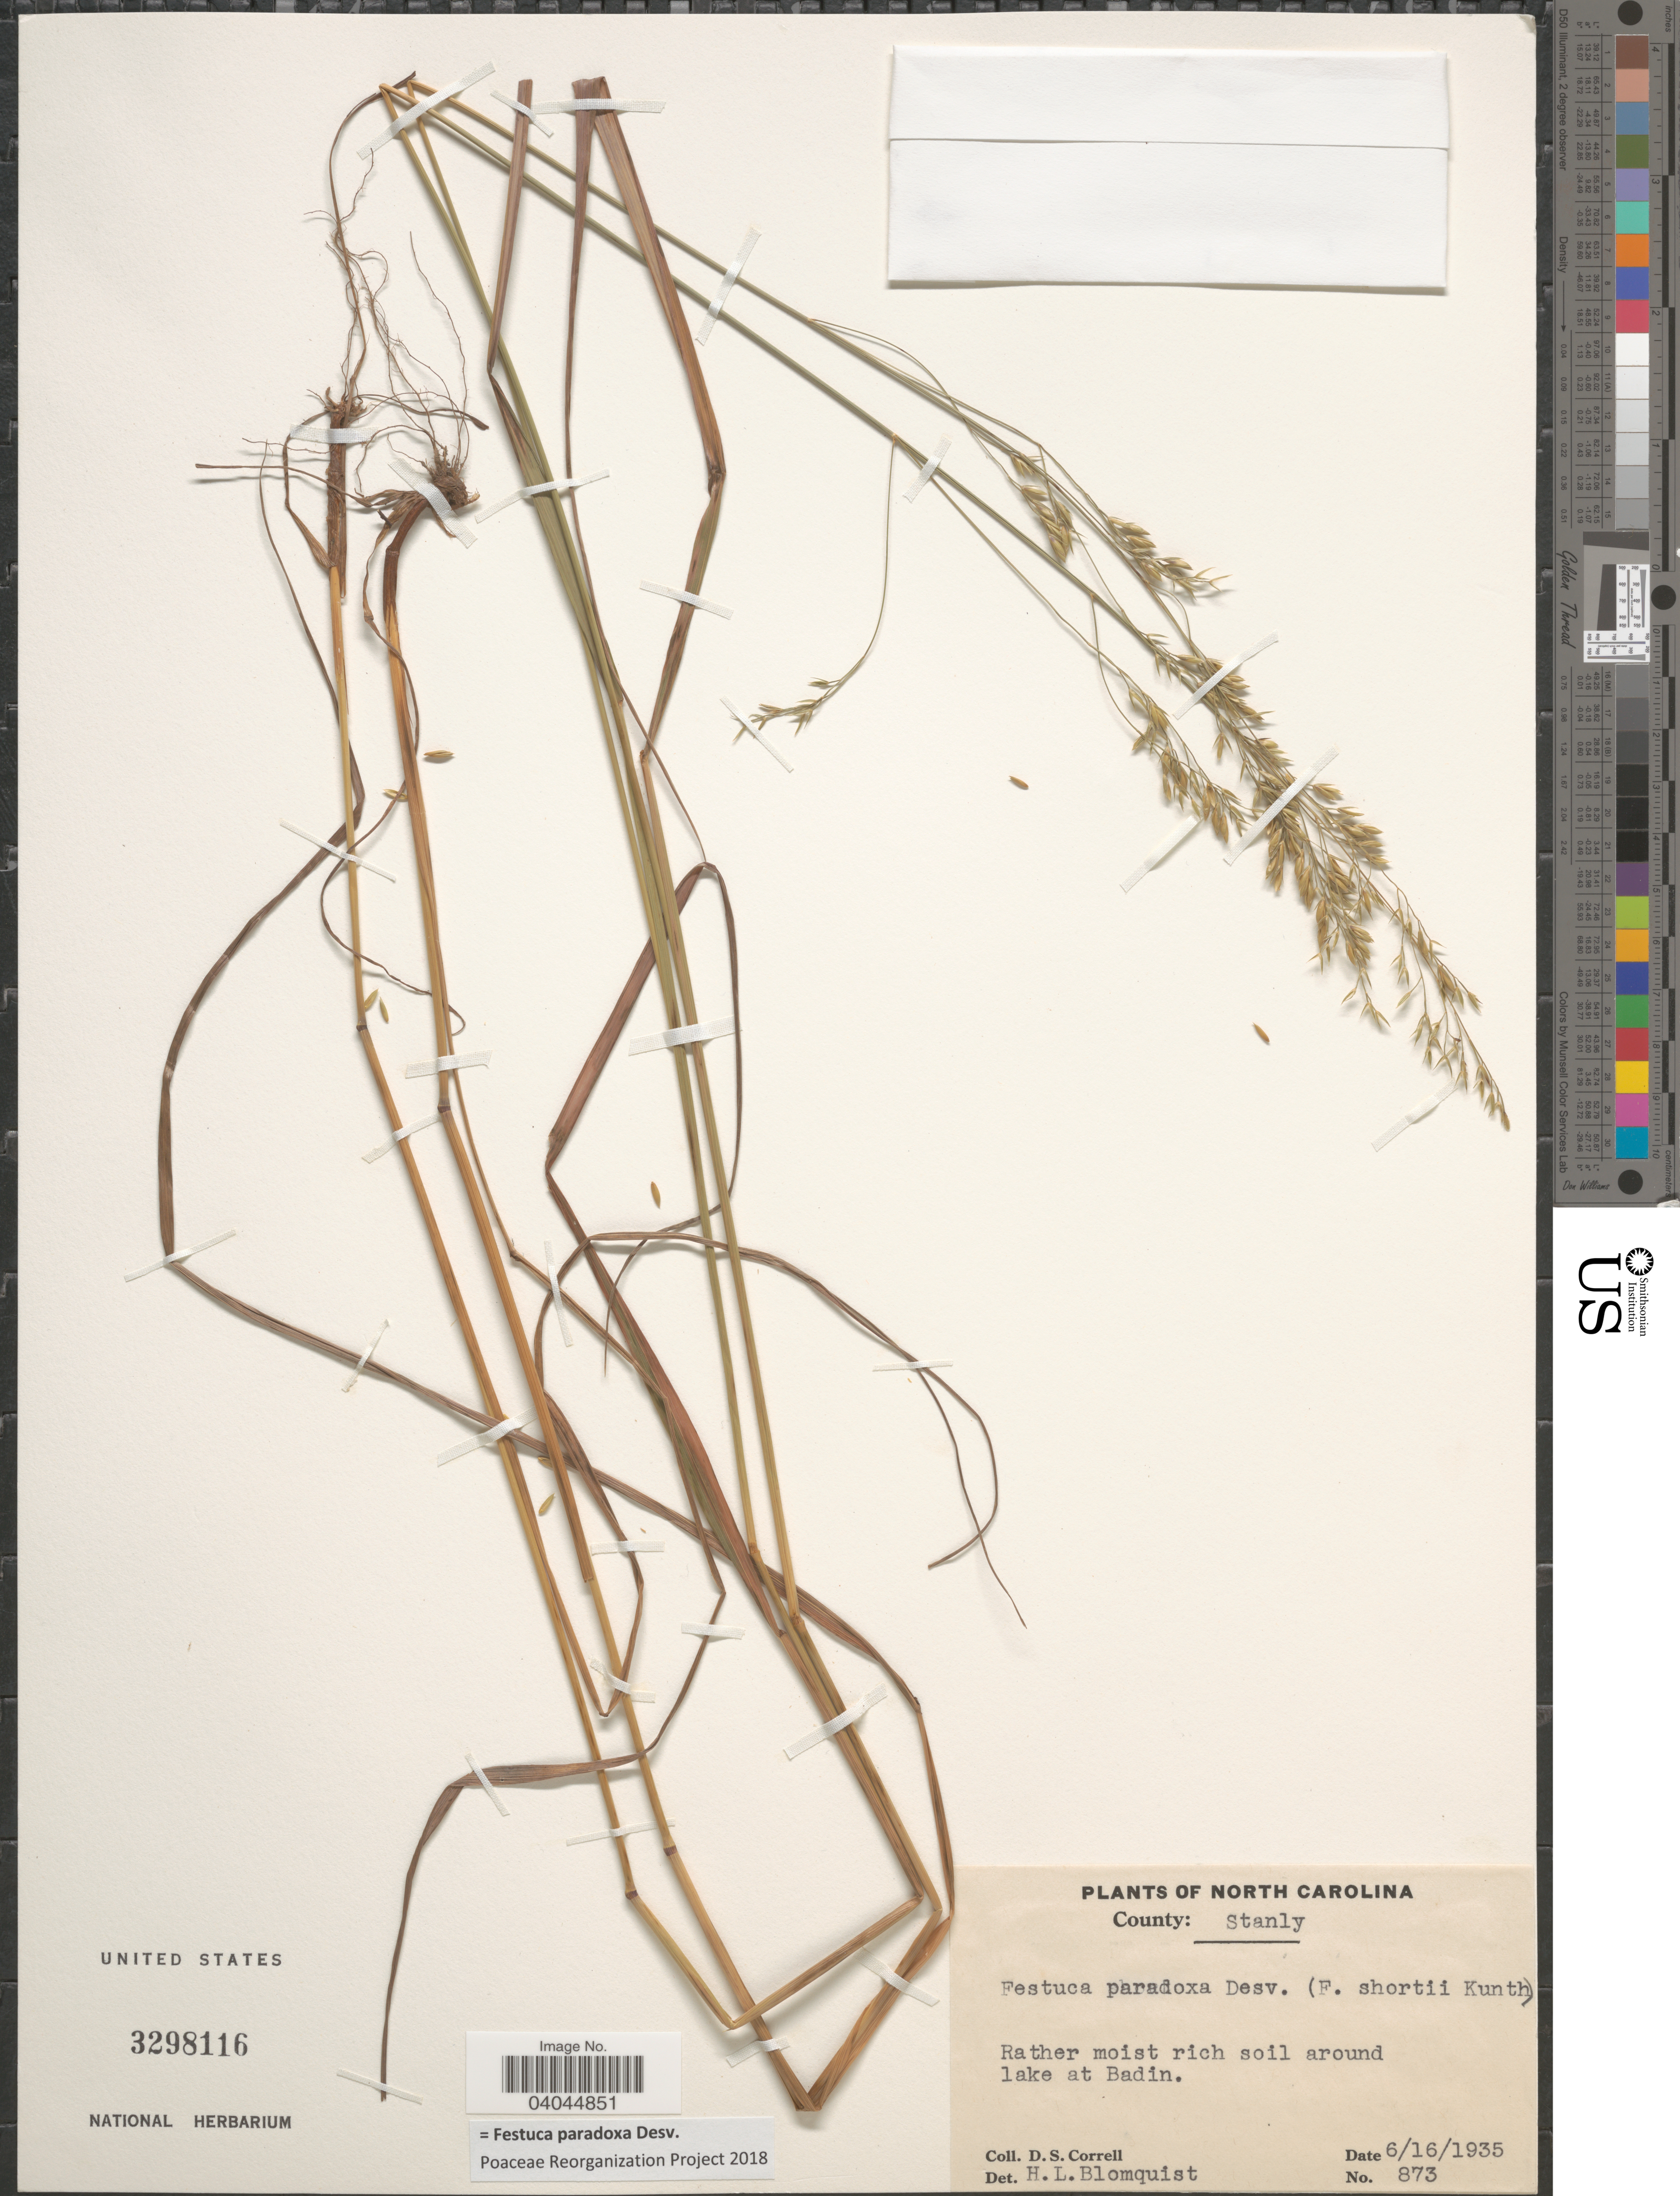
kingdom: Plantae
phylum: Tracheophyta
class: Liliopsida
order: Poales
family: Poaceae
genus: Festuca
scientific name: Festuca paradoxa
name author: Desv.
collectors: D. S. Correll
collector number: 873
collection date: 1935-06-16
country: United States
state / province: North Carolina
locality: County: Stanly. Rather moist rich soil around lake at Badin.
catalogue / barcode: US 3298116